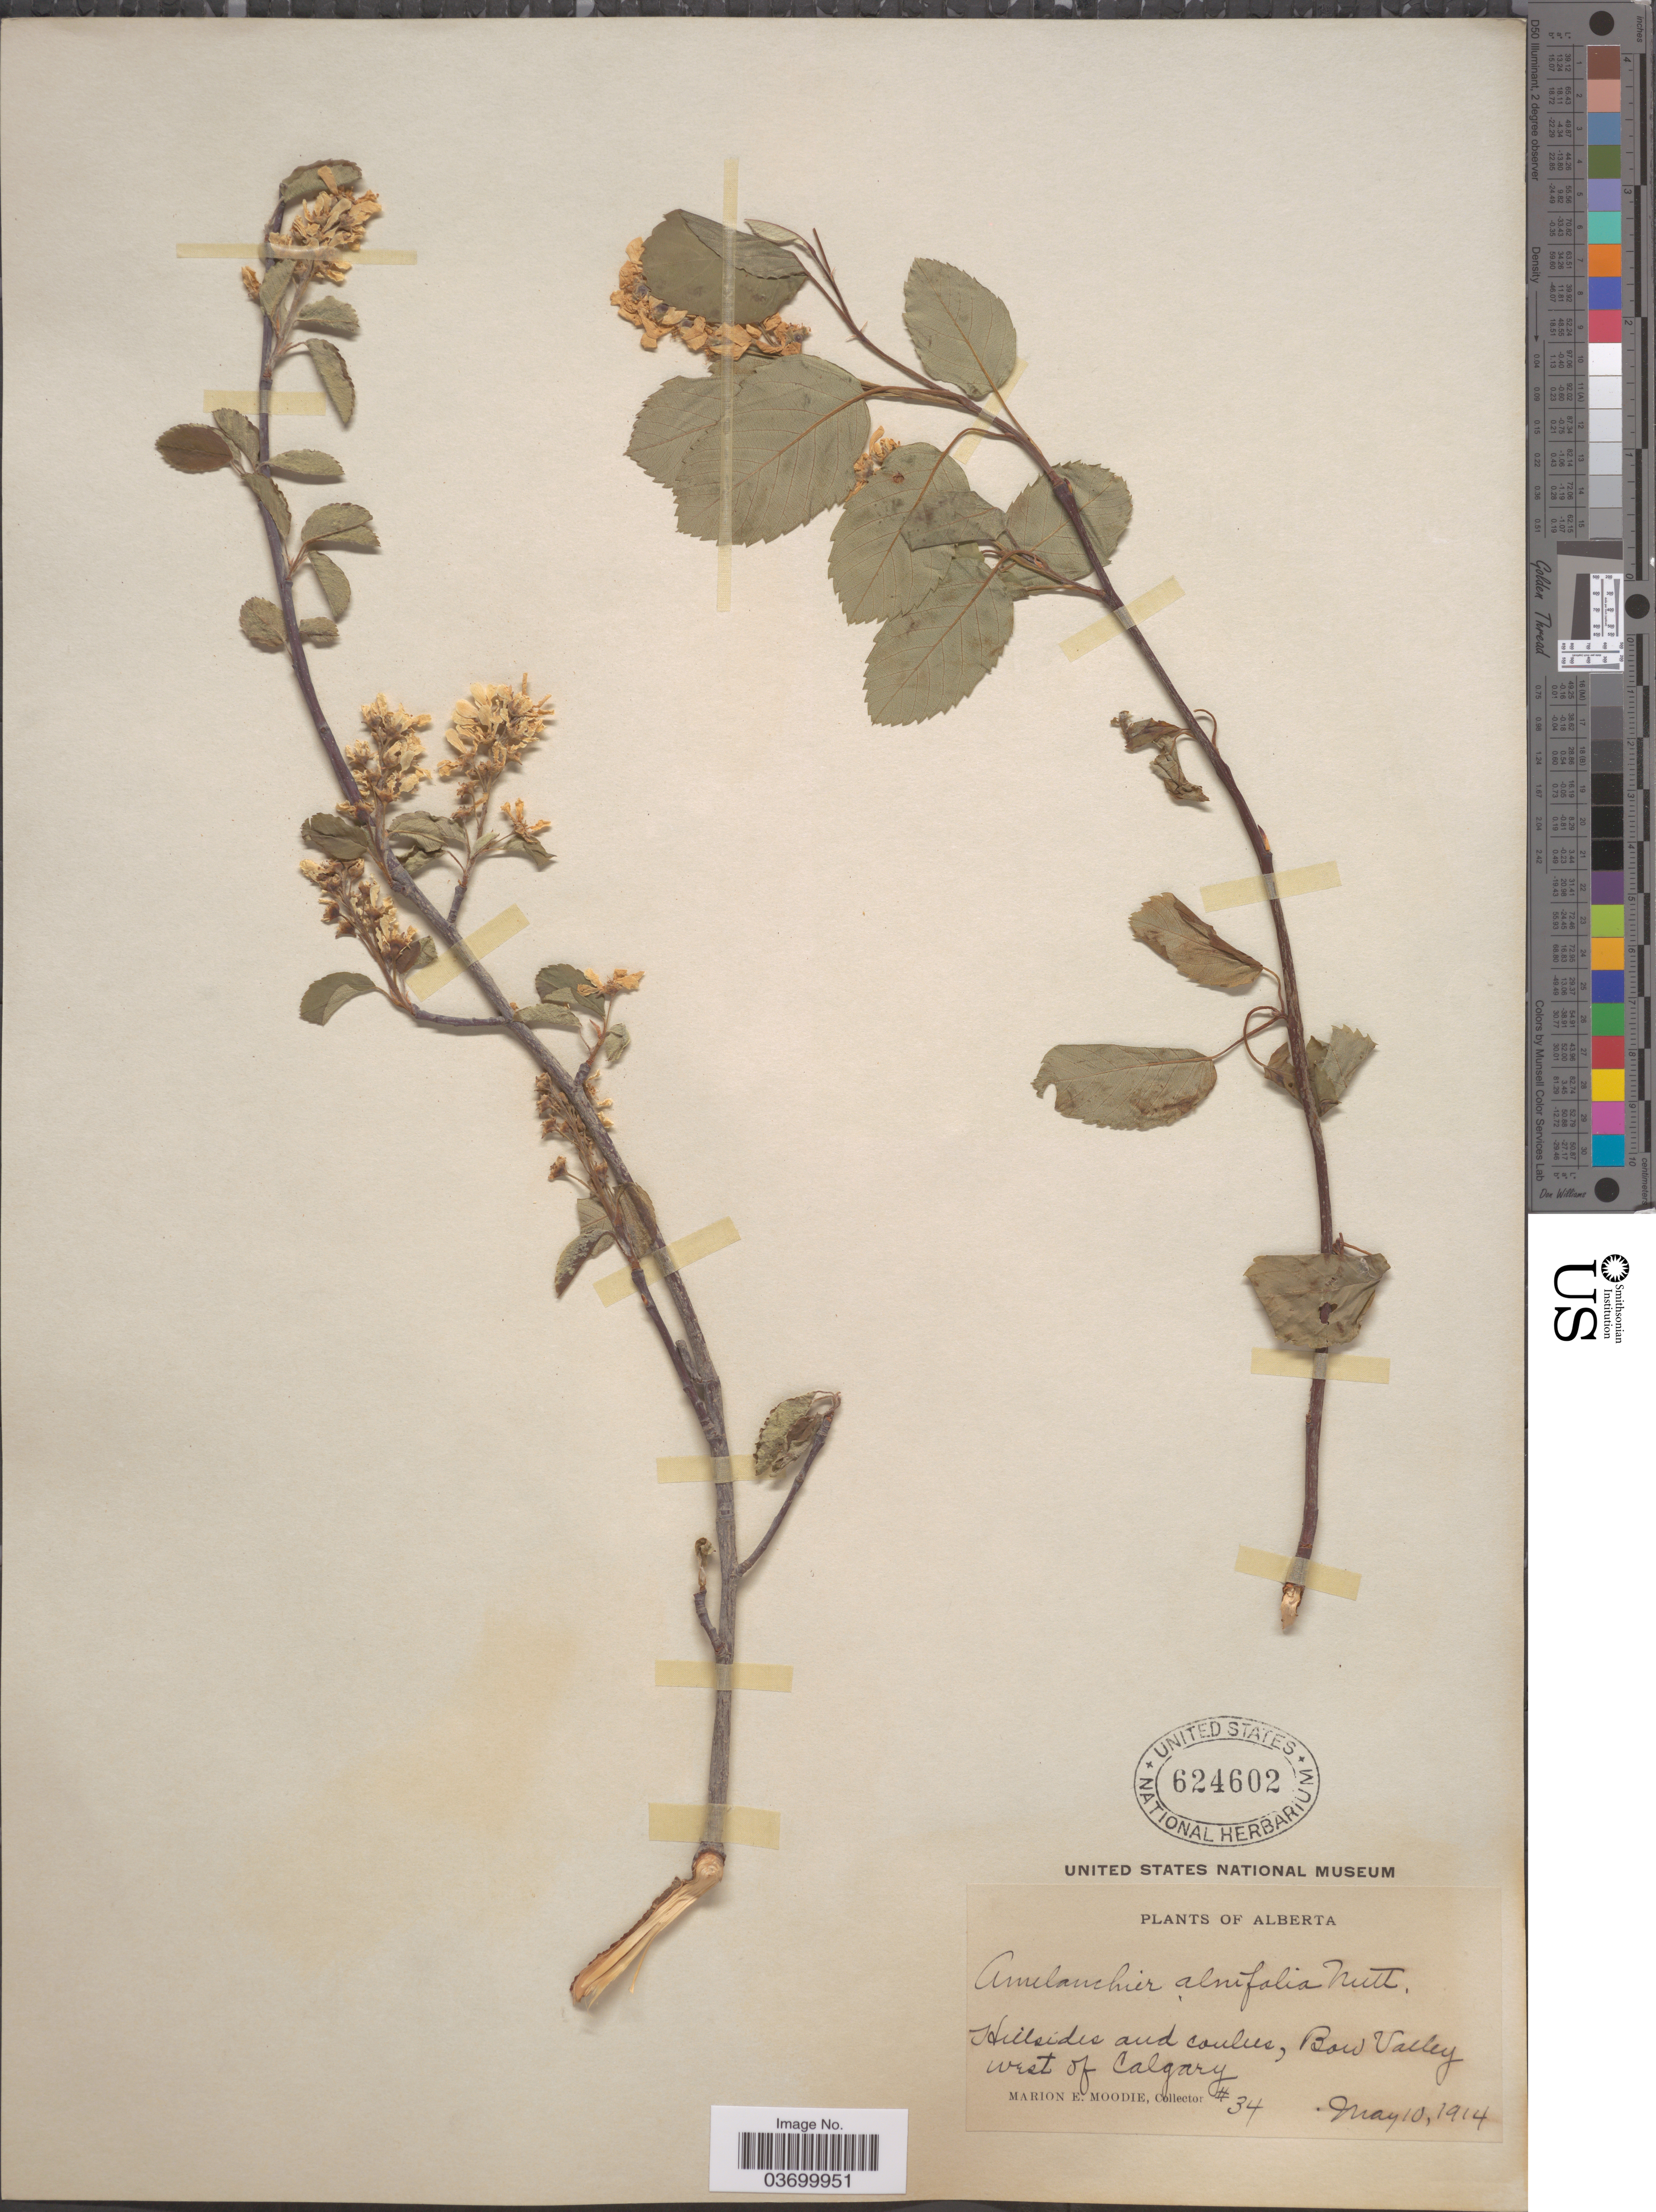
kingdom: Plantae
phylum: Tracheophyta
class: Magnoliopsida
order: Rosales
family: Rosaceae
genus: Amelanchier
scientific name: Amelanchier alnifolia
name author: (Nutt.) Nutt. ex M. Roem.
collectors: M. E. Moodie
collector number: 34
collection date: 1914-05-10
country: Canada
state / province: Alberta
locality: Hillsides and coulees, Bow Valley West of Calgary.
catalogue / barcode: US 624602